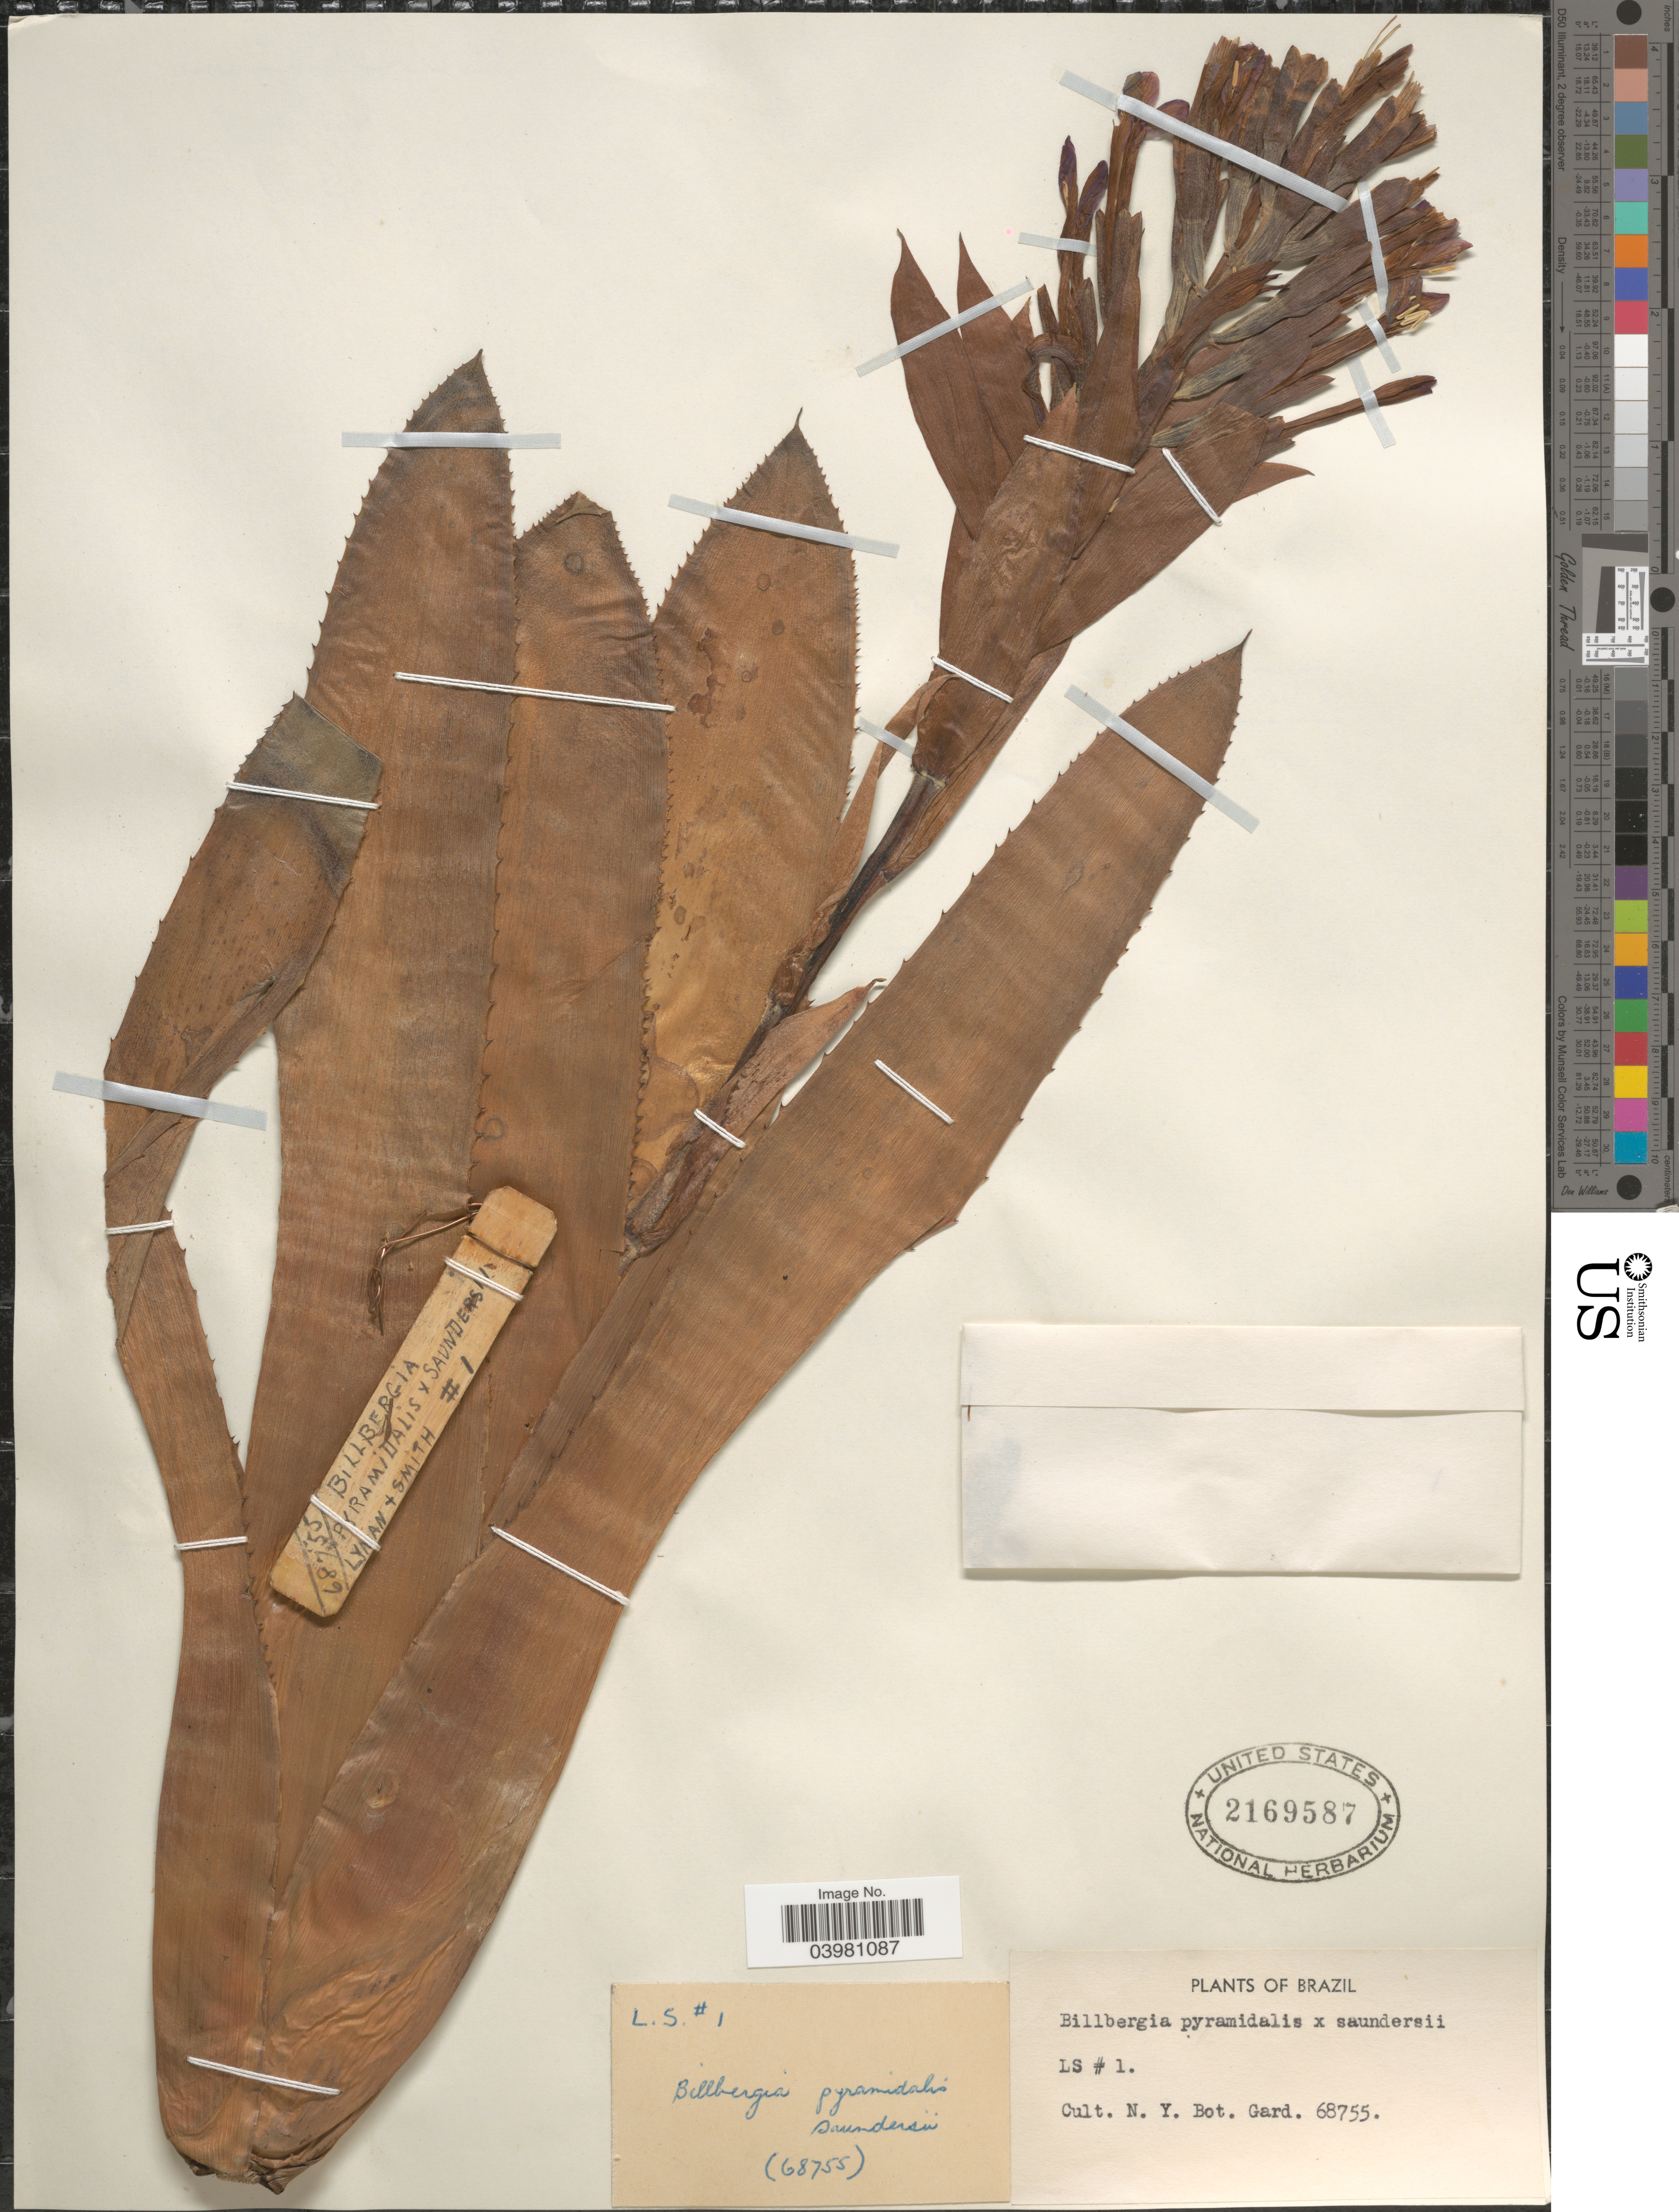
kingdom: Plantae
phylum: Tracheophyta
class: Liliopsida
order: Poales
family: Bromeliaceae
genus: Billbergia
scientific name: Billbergia pyramidalis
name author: (Sims) Lindl.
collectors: L. S.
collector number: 1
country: United States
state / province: New York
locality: N.Y. Bot. Gard. 68755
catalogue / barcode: US 2169587